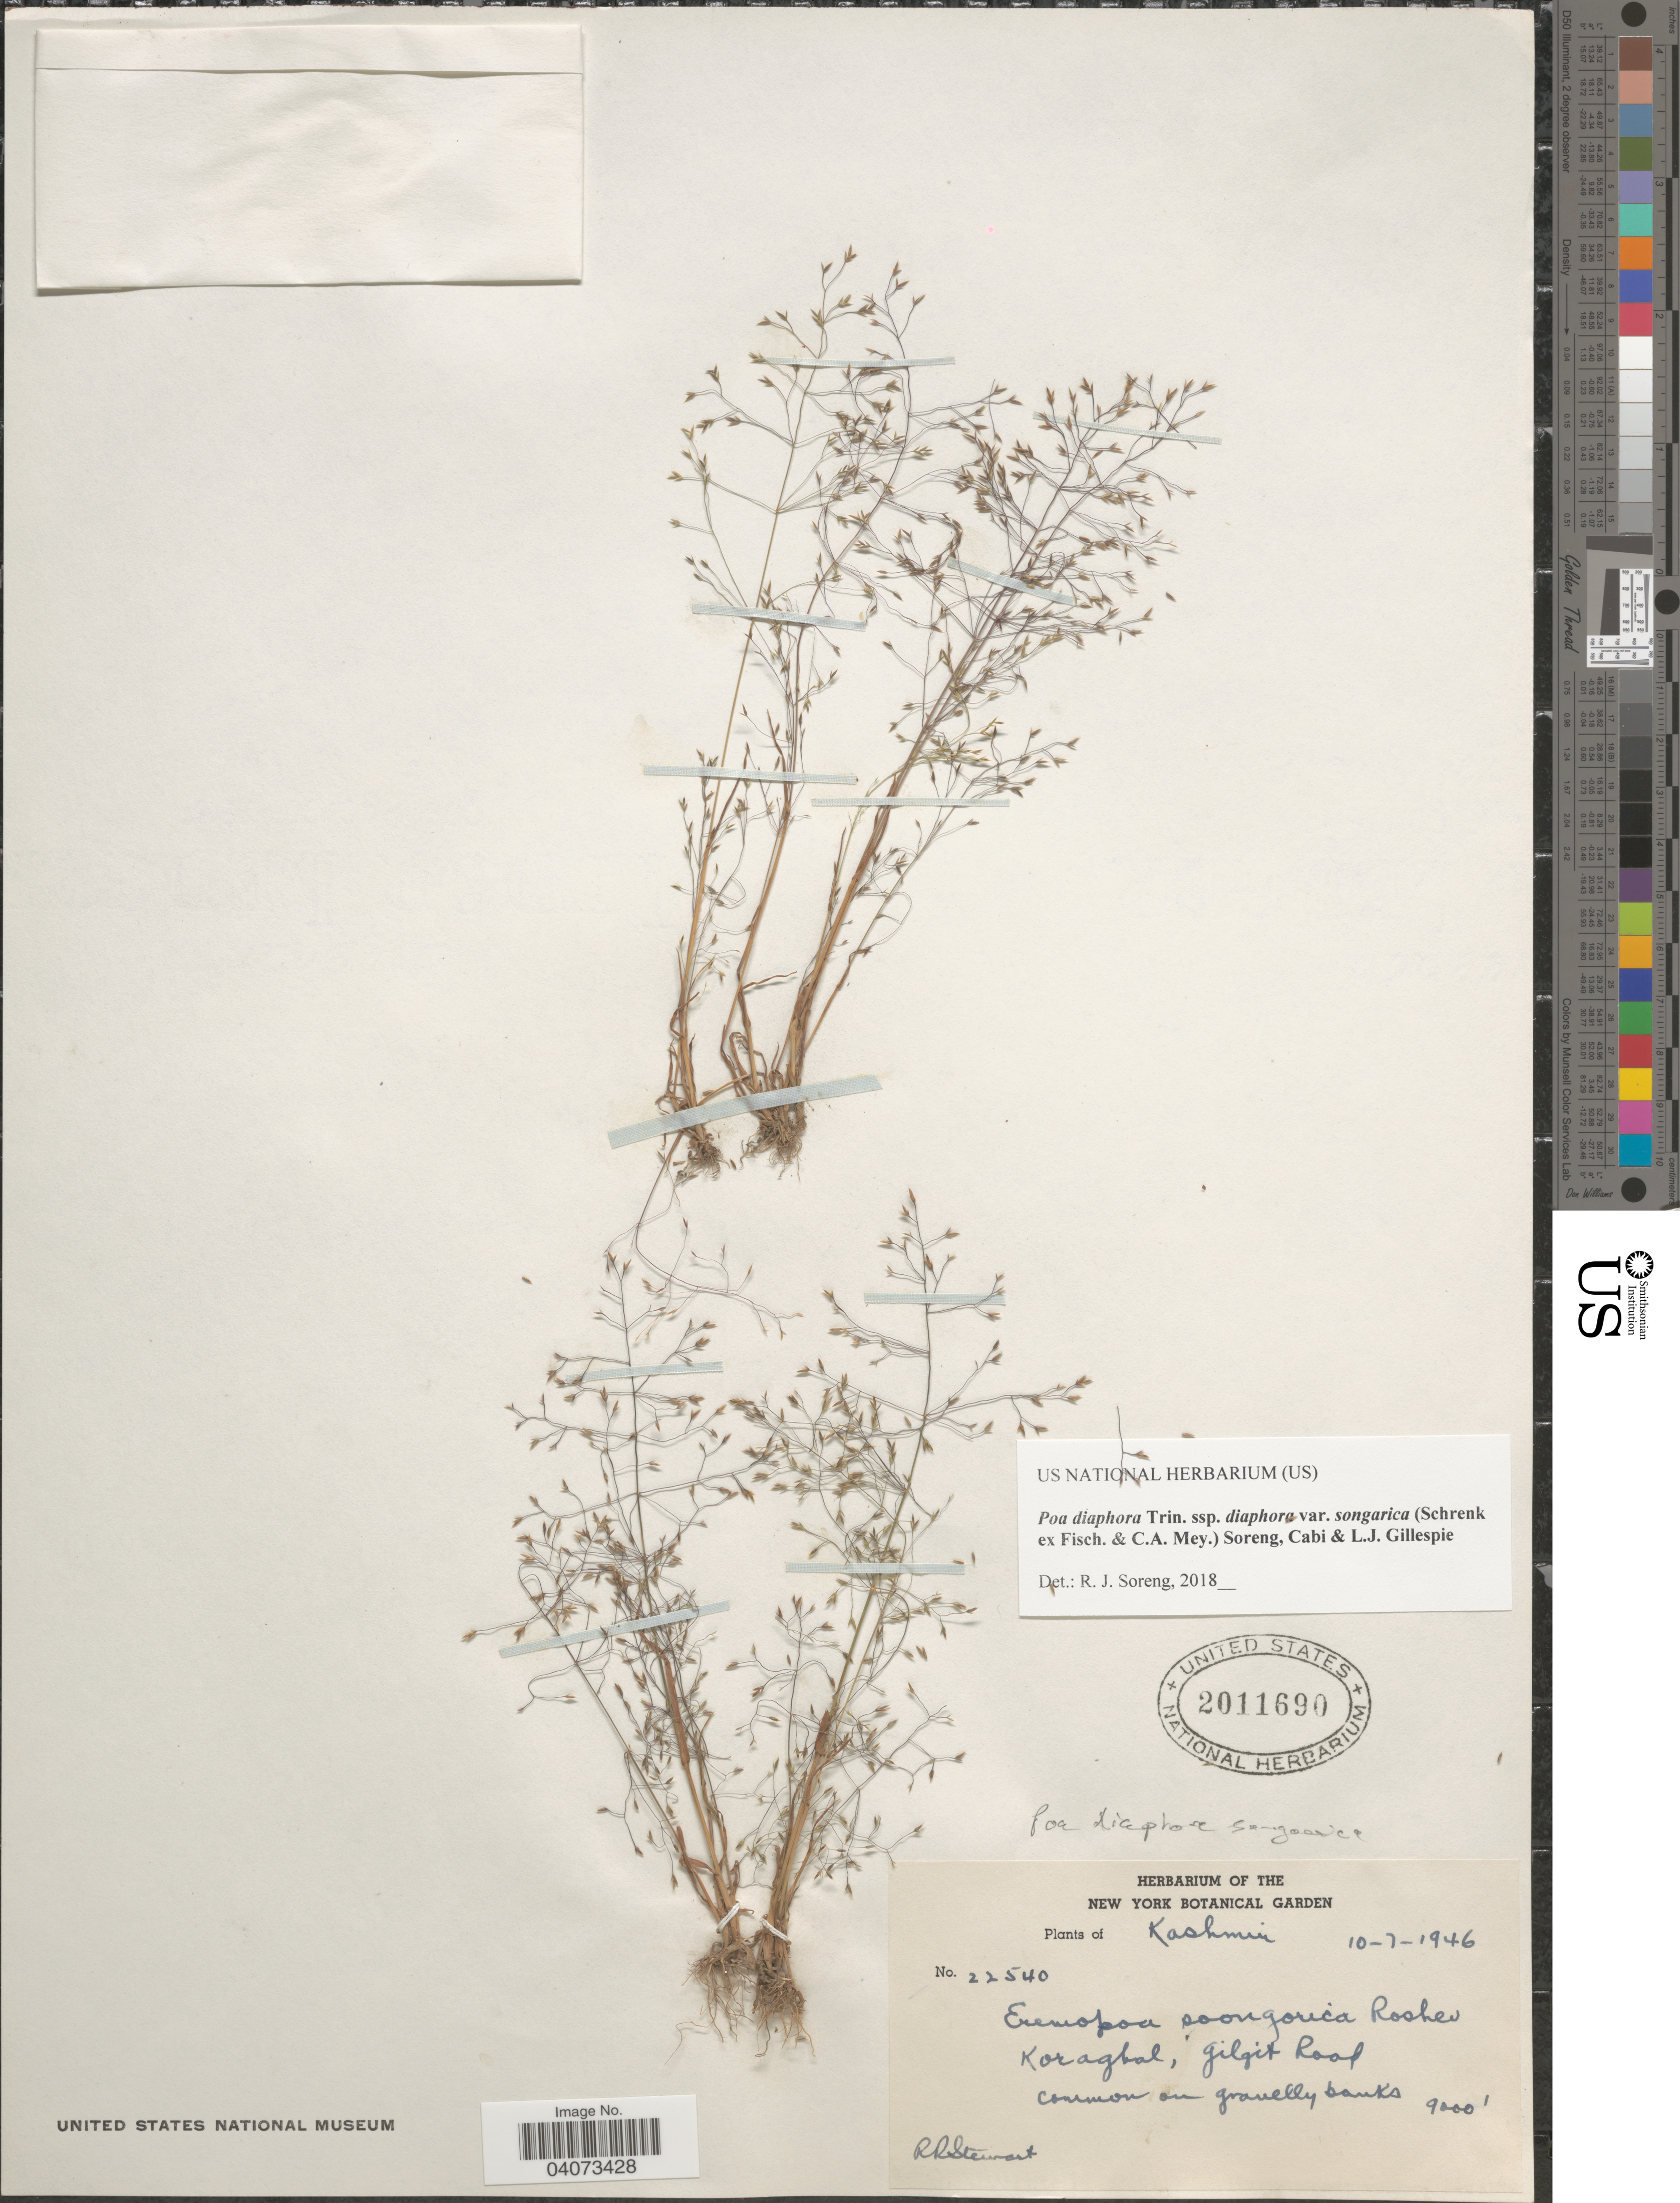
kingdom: Plantae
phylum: Tracheophyta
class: Liliopsida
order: Poales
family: Poaceae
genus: Poa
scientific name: Poa diaphora subsp. diaphora var. songarica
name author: (Schrenk ex Fisch. & C.A. Mey.) Soreng et al.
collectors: R. Stewart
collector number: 22540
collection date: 1946-07-10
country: India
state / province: Jammu and Kashmir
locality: Kashmir. Koragbal, Gilgit Road.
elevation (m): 2743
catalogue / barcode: US 2011690